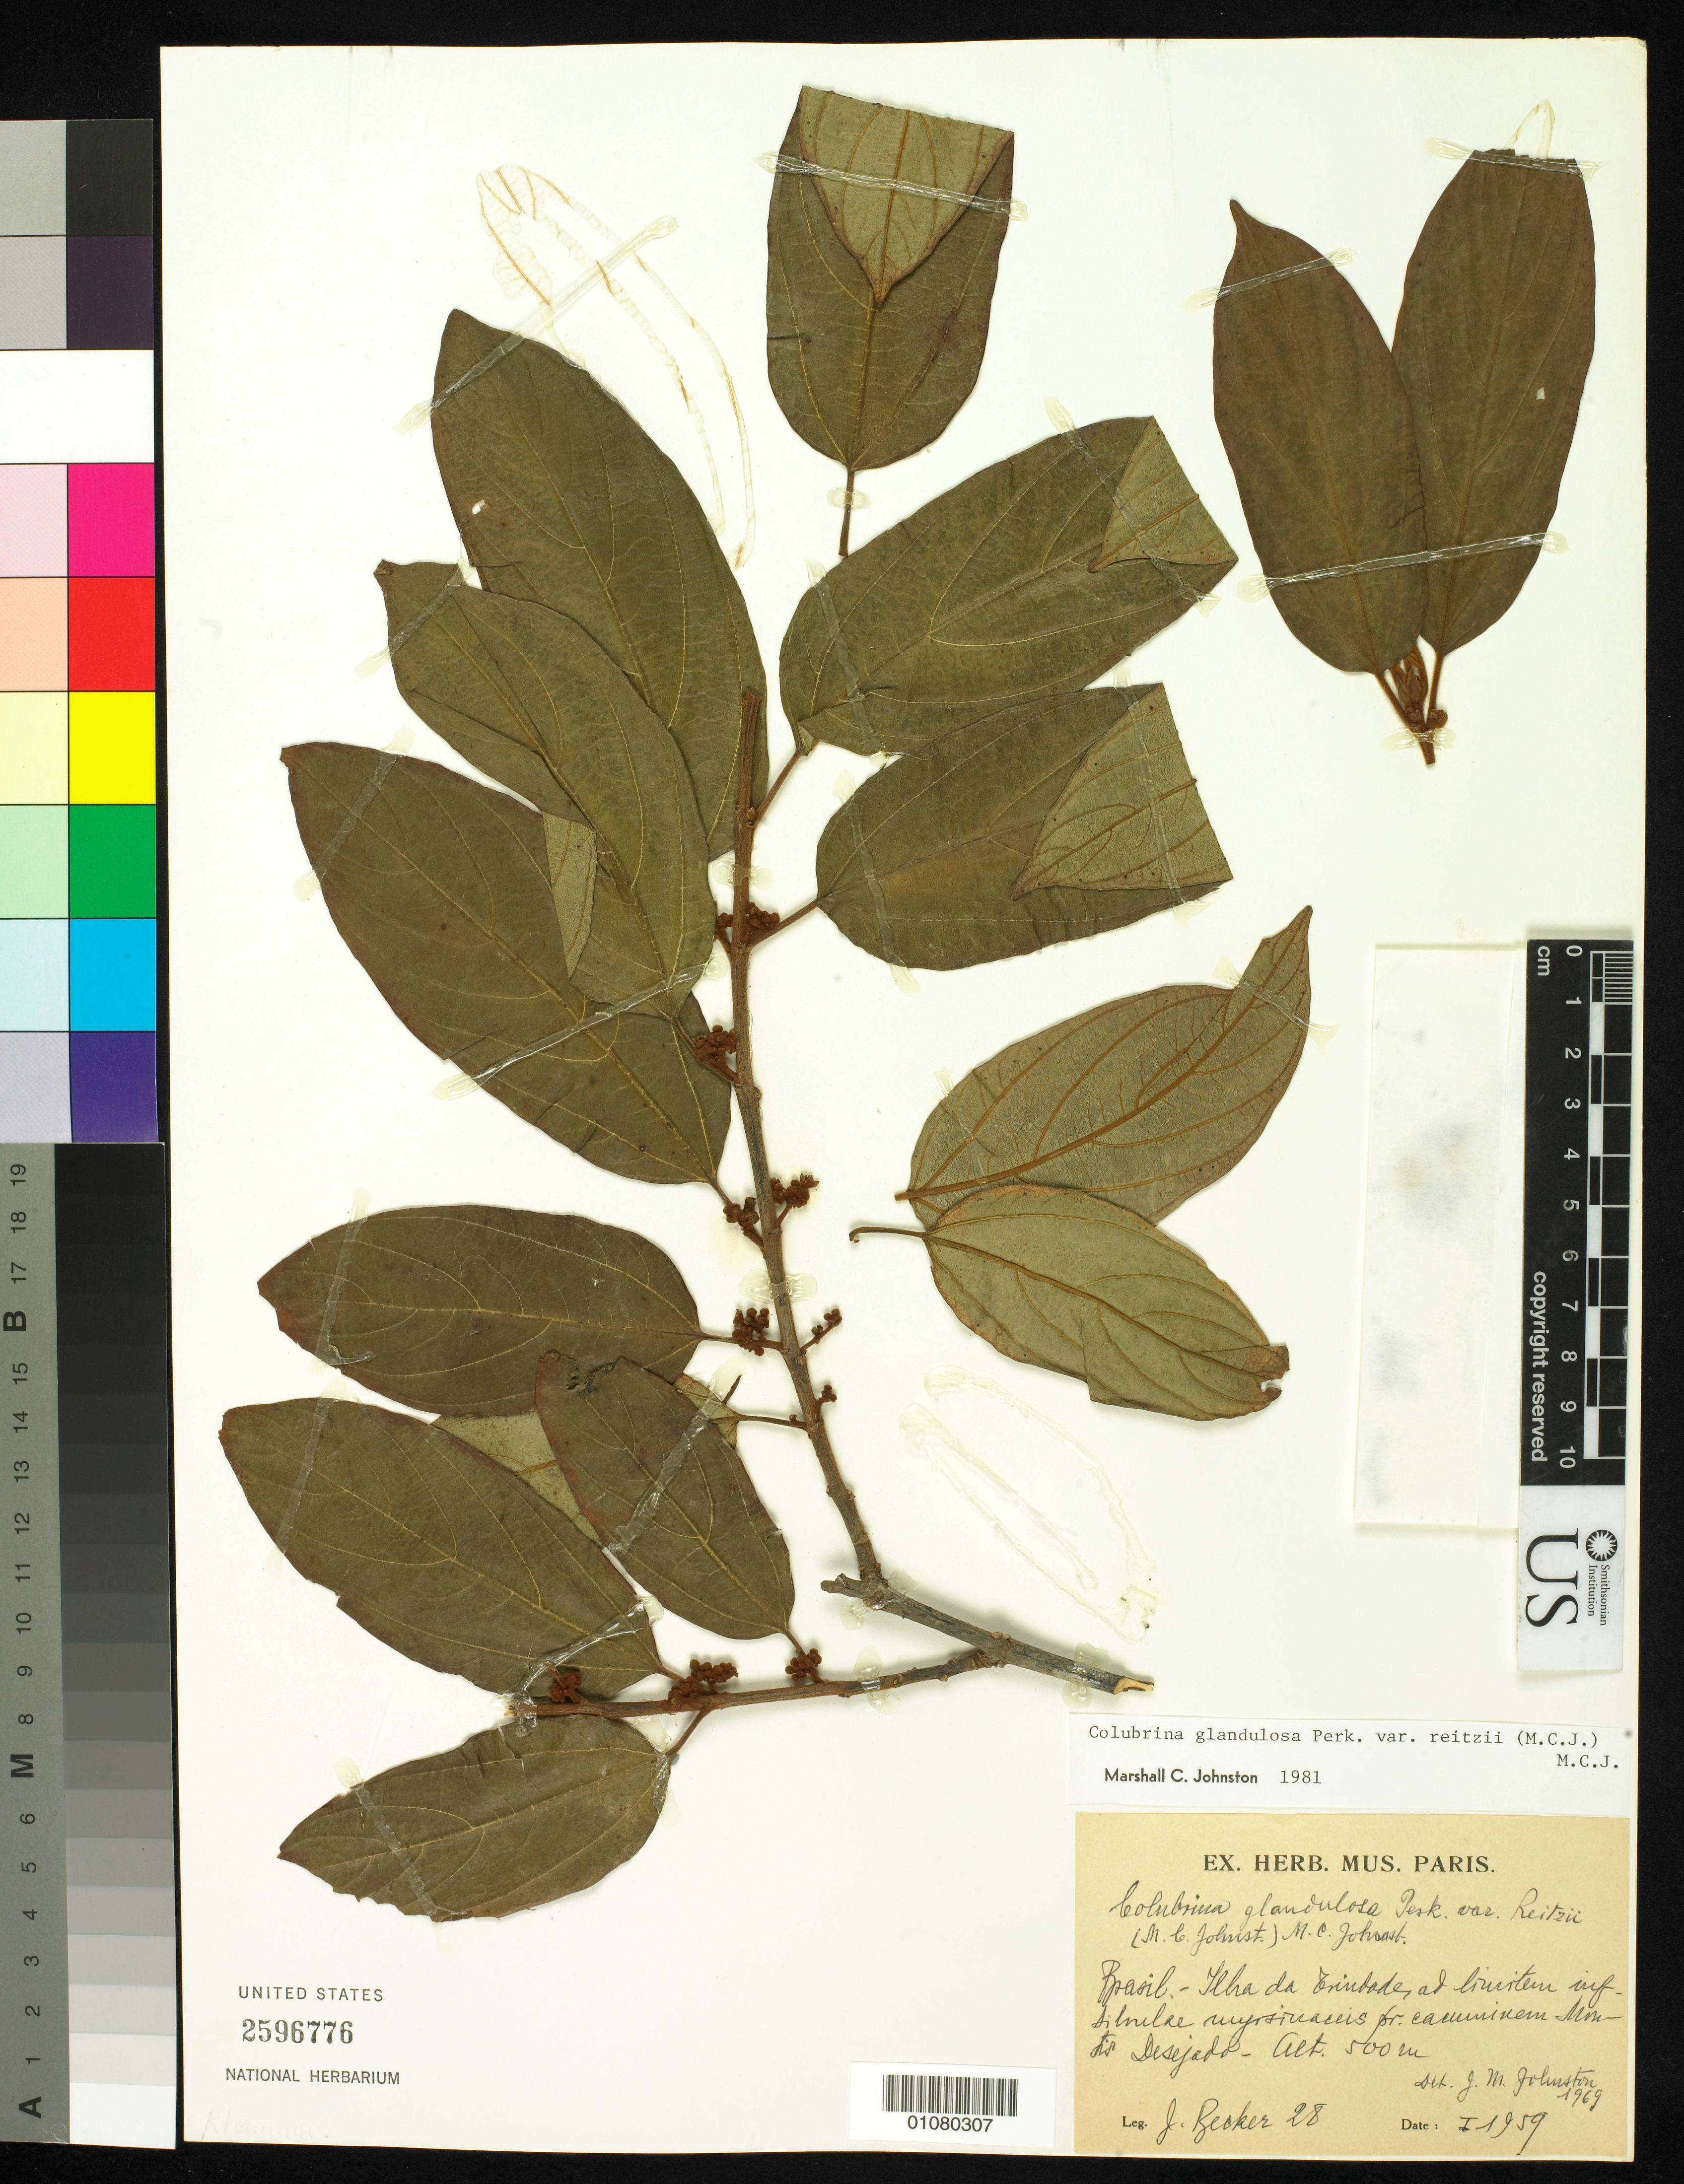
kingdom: Plantae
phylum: Tracheophyta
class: Magnoliopsida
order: Rosales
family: Rhamnaceae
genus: Colubrina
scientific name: Colubrina glandulosa var. reitzii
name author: (M.C. Johnst.) M.C. Johnst.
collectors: H. Becker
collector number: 28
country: Brazil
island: Ilha da Trindade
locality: Desejado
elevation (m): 500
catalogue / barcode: US 2596776